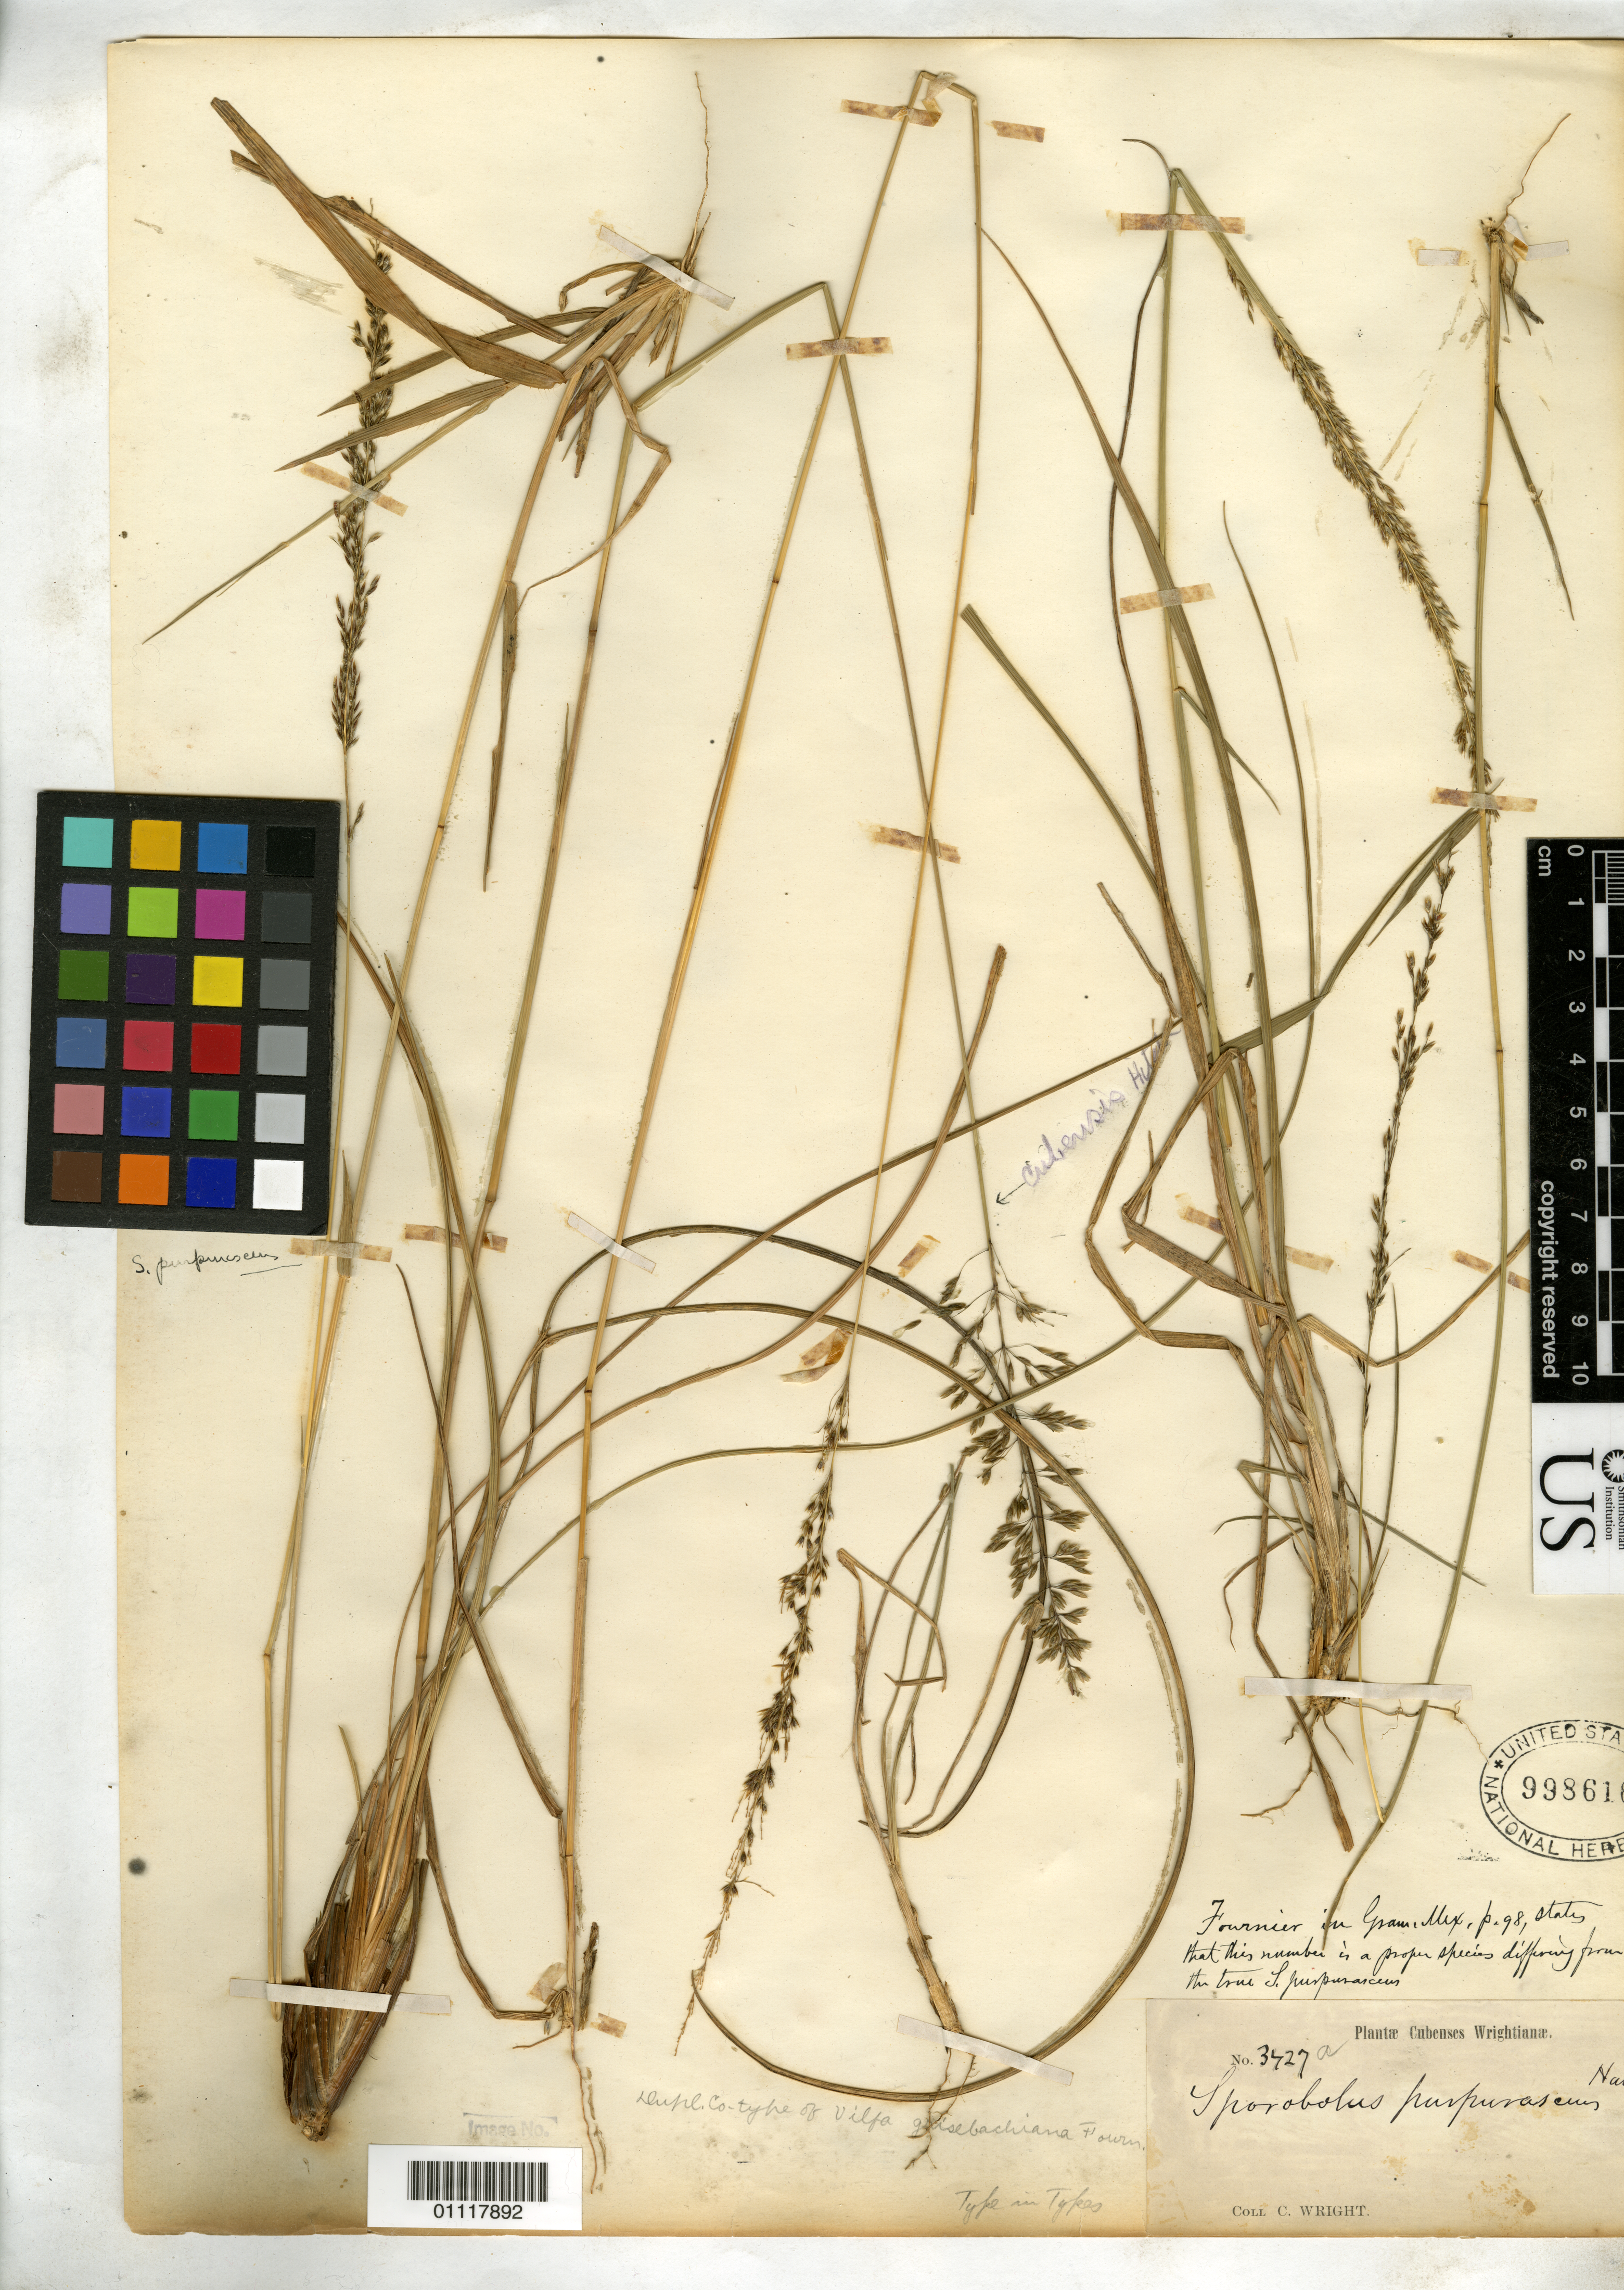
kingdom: Plantae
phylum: Tracheophyta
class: Liliopsida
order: Poales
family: Poaceae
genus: Vilfa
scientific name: Vilfa grisebachiana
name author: E. Fourn.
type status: Syntype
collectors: C. Wright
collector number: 3427 a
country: Cuba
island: Greater Antilles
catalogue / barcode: US 998616